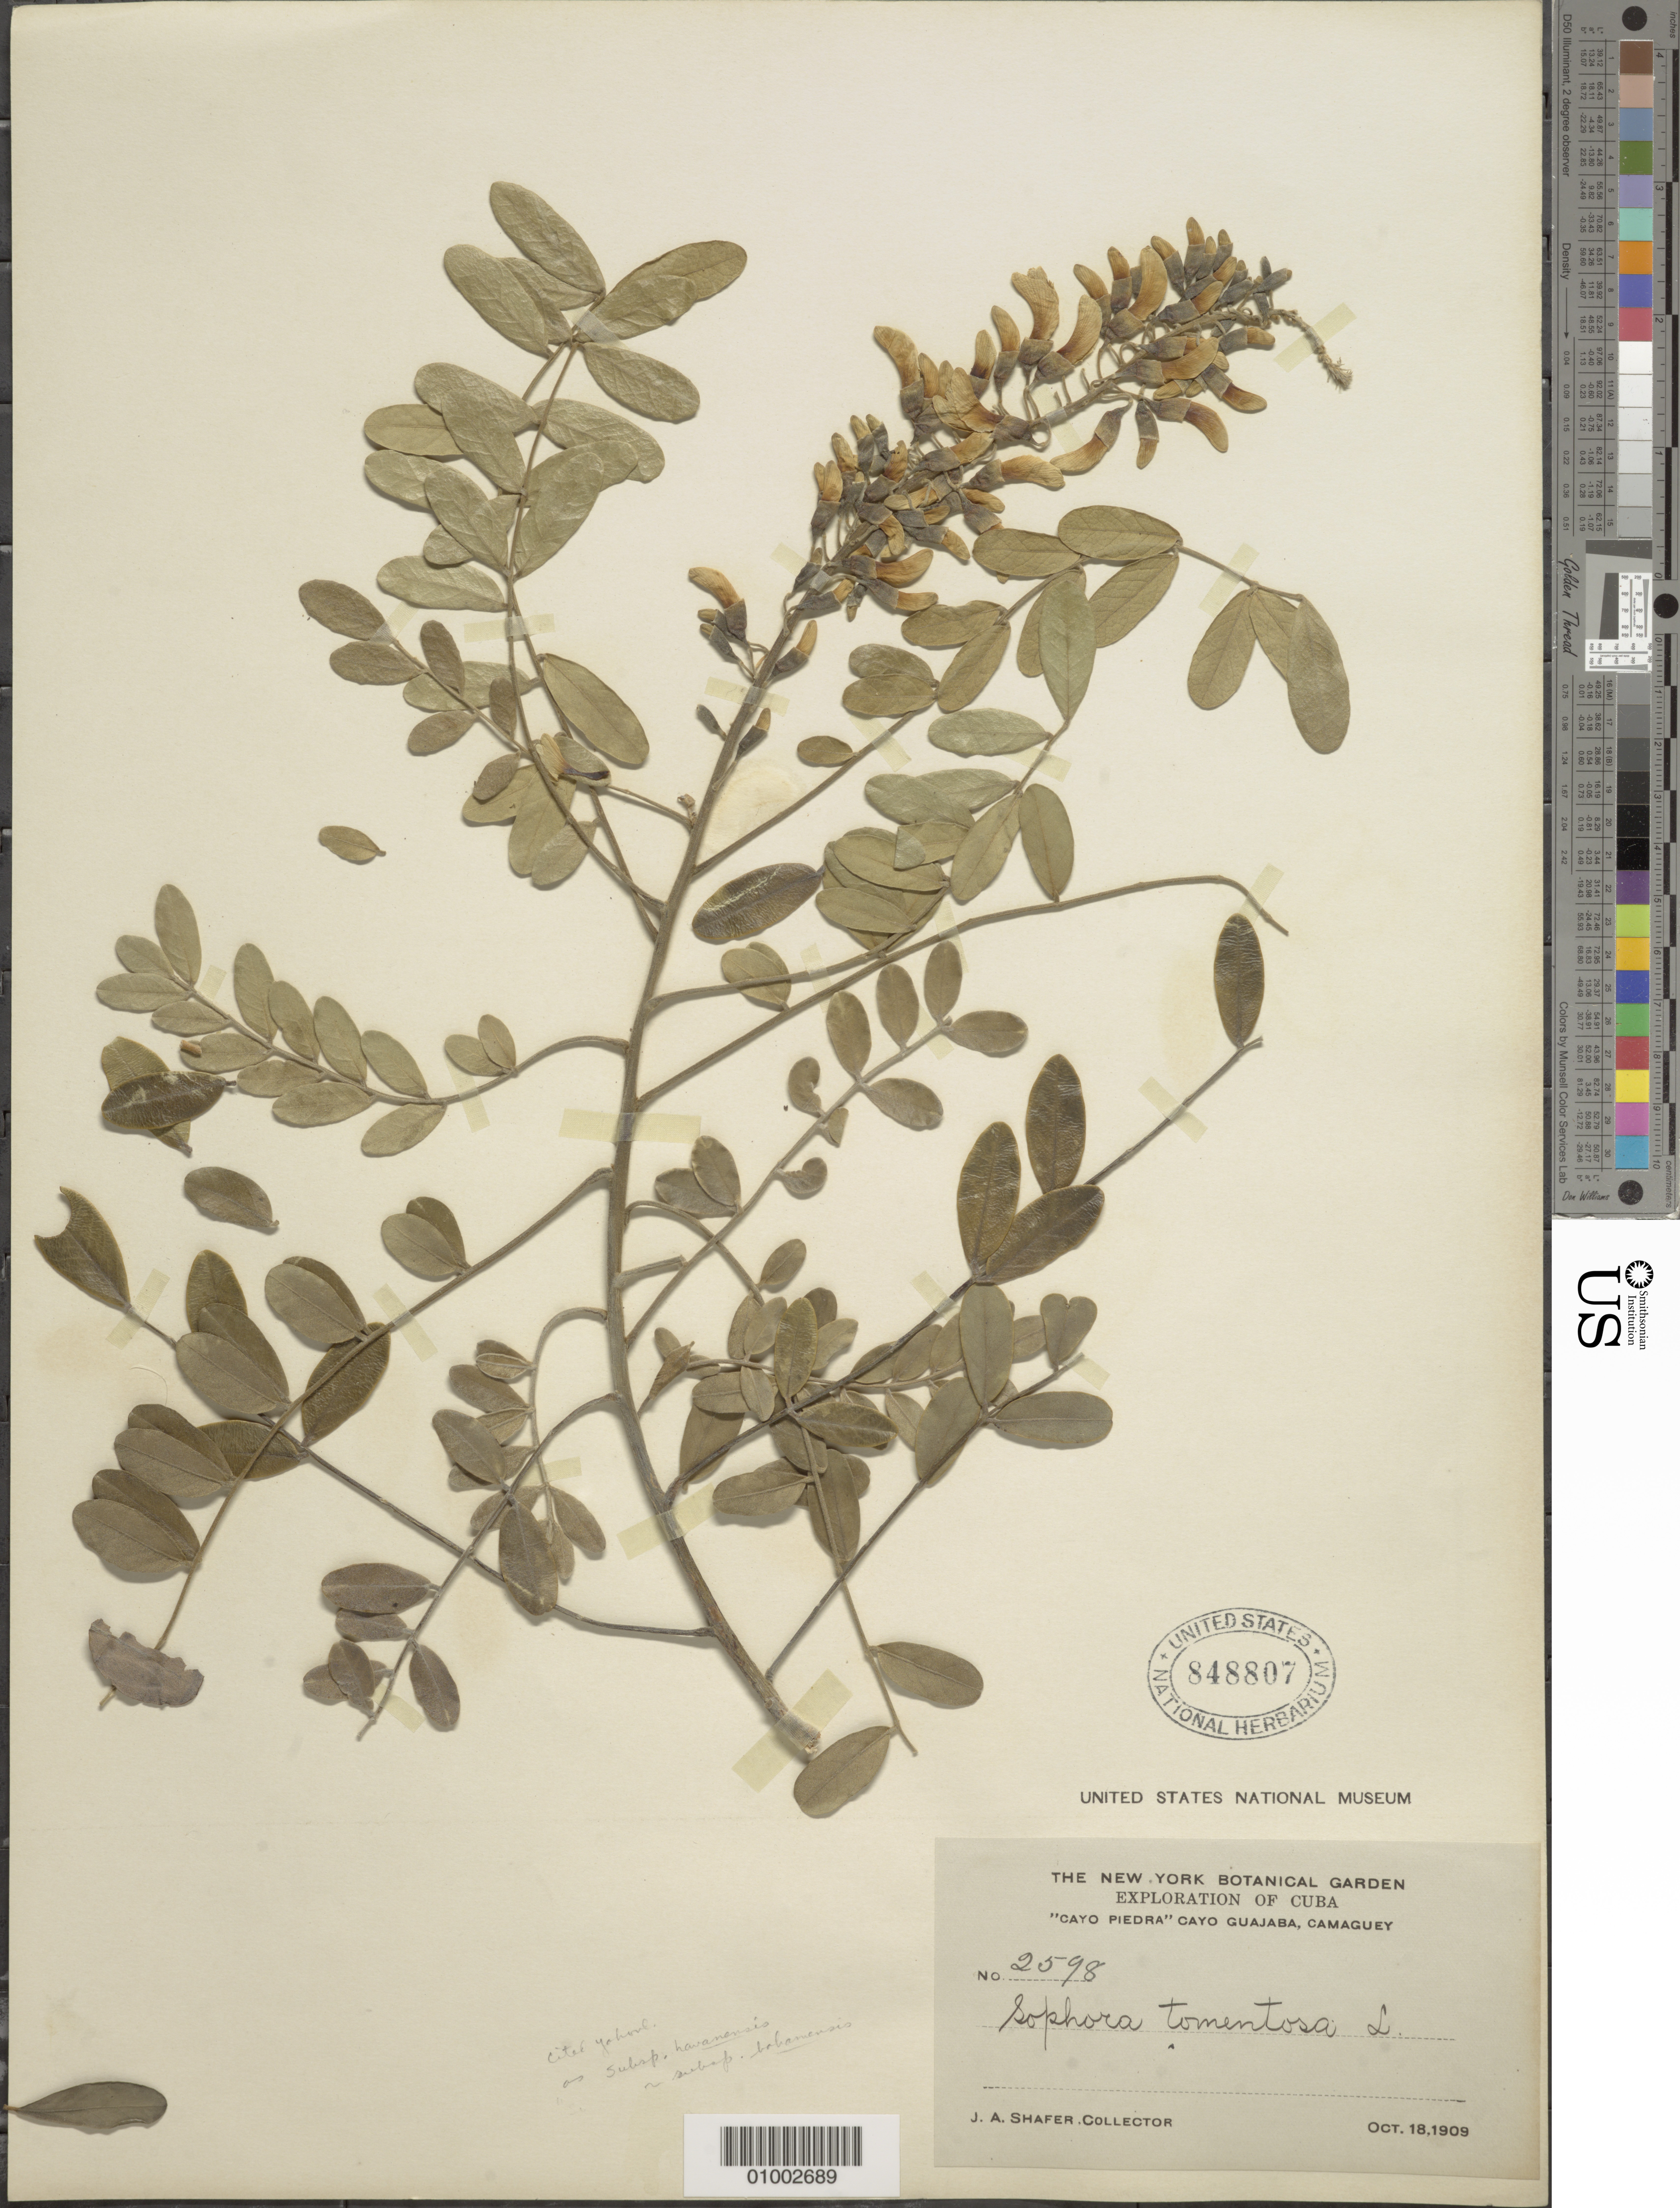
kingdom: Plantae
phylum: Tracheophyta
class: Magnoliopsida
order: Fabales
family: Fabaceae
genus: Sophora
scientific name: Sophora tomentosa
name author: L.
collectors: J. A. Shafer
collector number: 2598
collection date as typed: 18 Oct 1909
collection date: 1909-10-18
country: Cuba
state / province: Camagüey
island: Cuba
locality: "Cayo Piedra" Cayo Guajaba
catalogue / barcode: US 848807